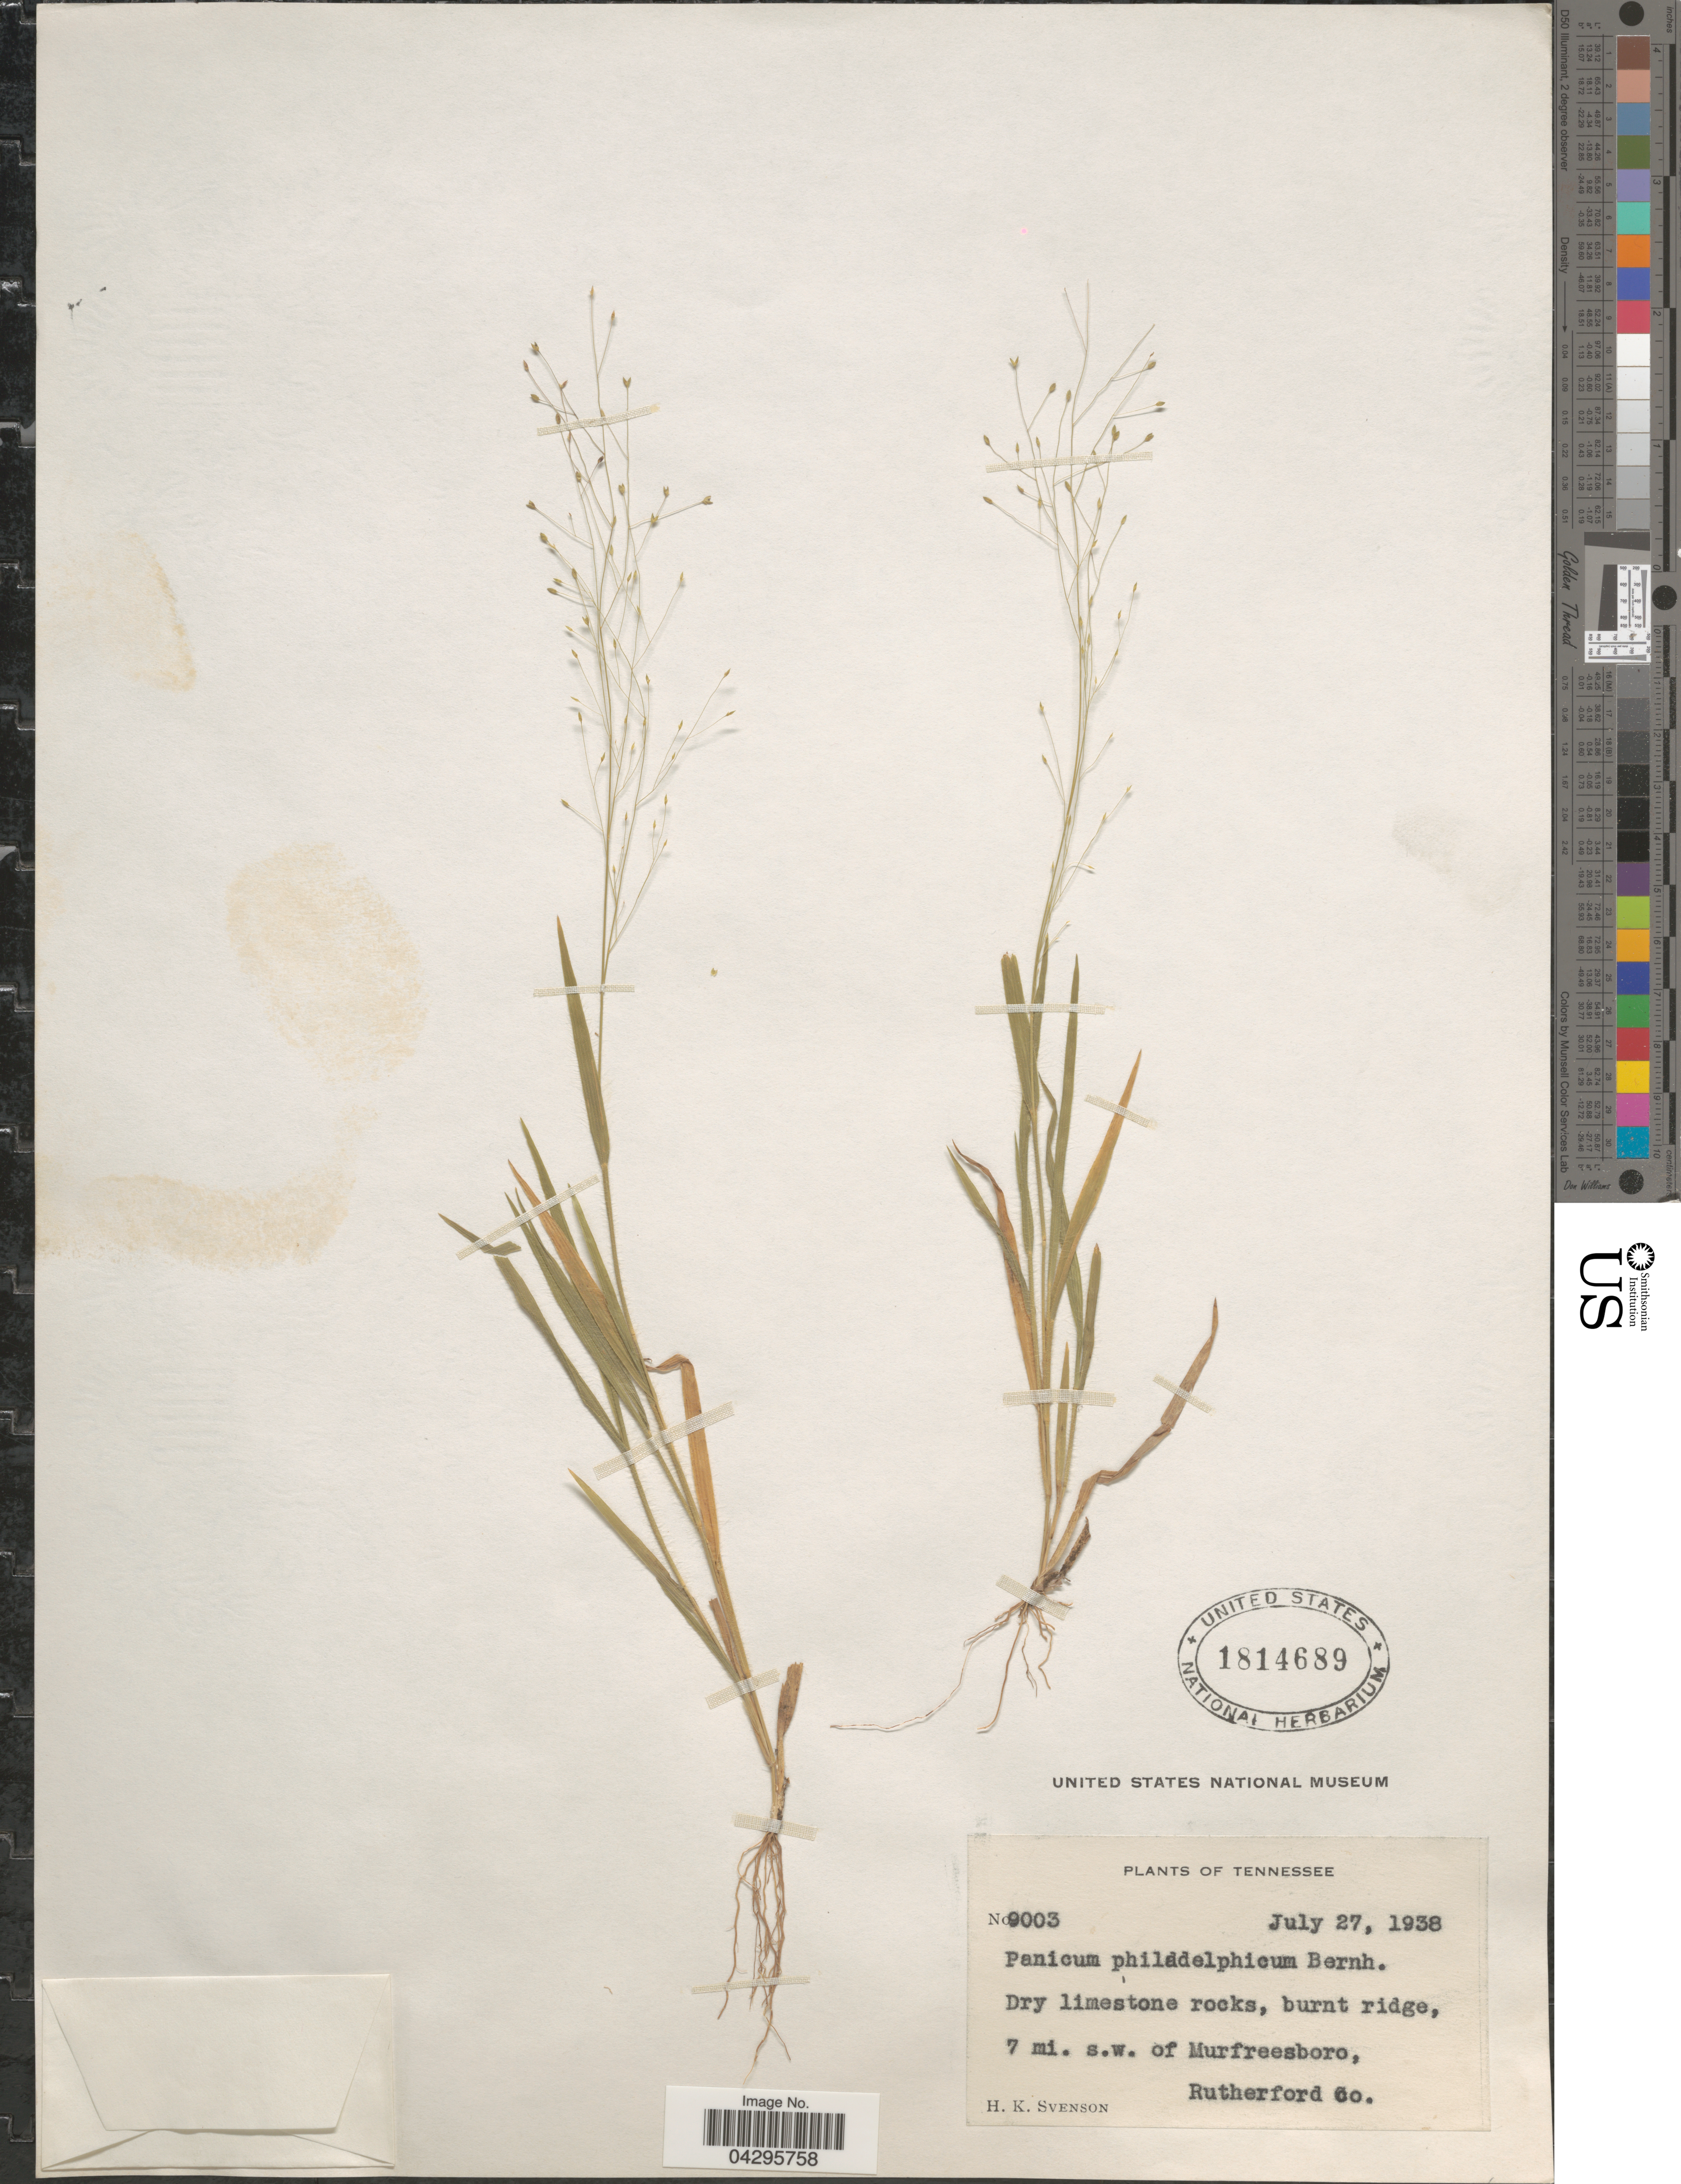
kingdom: Plantae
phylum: Tracheophyta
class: Liliopsida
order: Poales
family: Poaceae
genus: Panicum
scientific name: Panicum philadelphicum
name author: Bernh. ex Trin.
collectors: H. K. Svenson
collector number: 9003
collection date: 1938-07-27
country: United States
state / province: Tennessee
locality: Dry limestone rocks, burnt ridge, 7 mi. s.w. of Murfreesboro, Rutherford Co.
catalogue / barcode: US 1814689